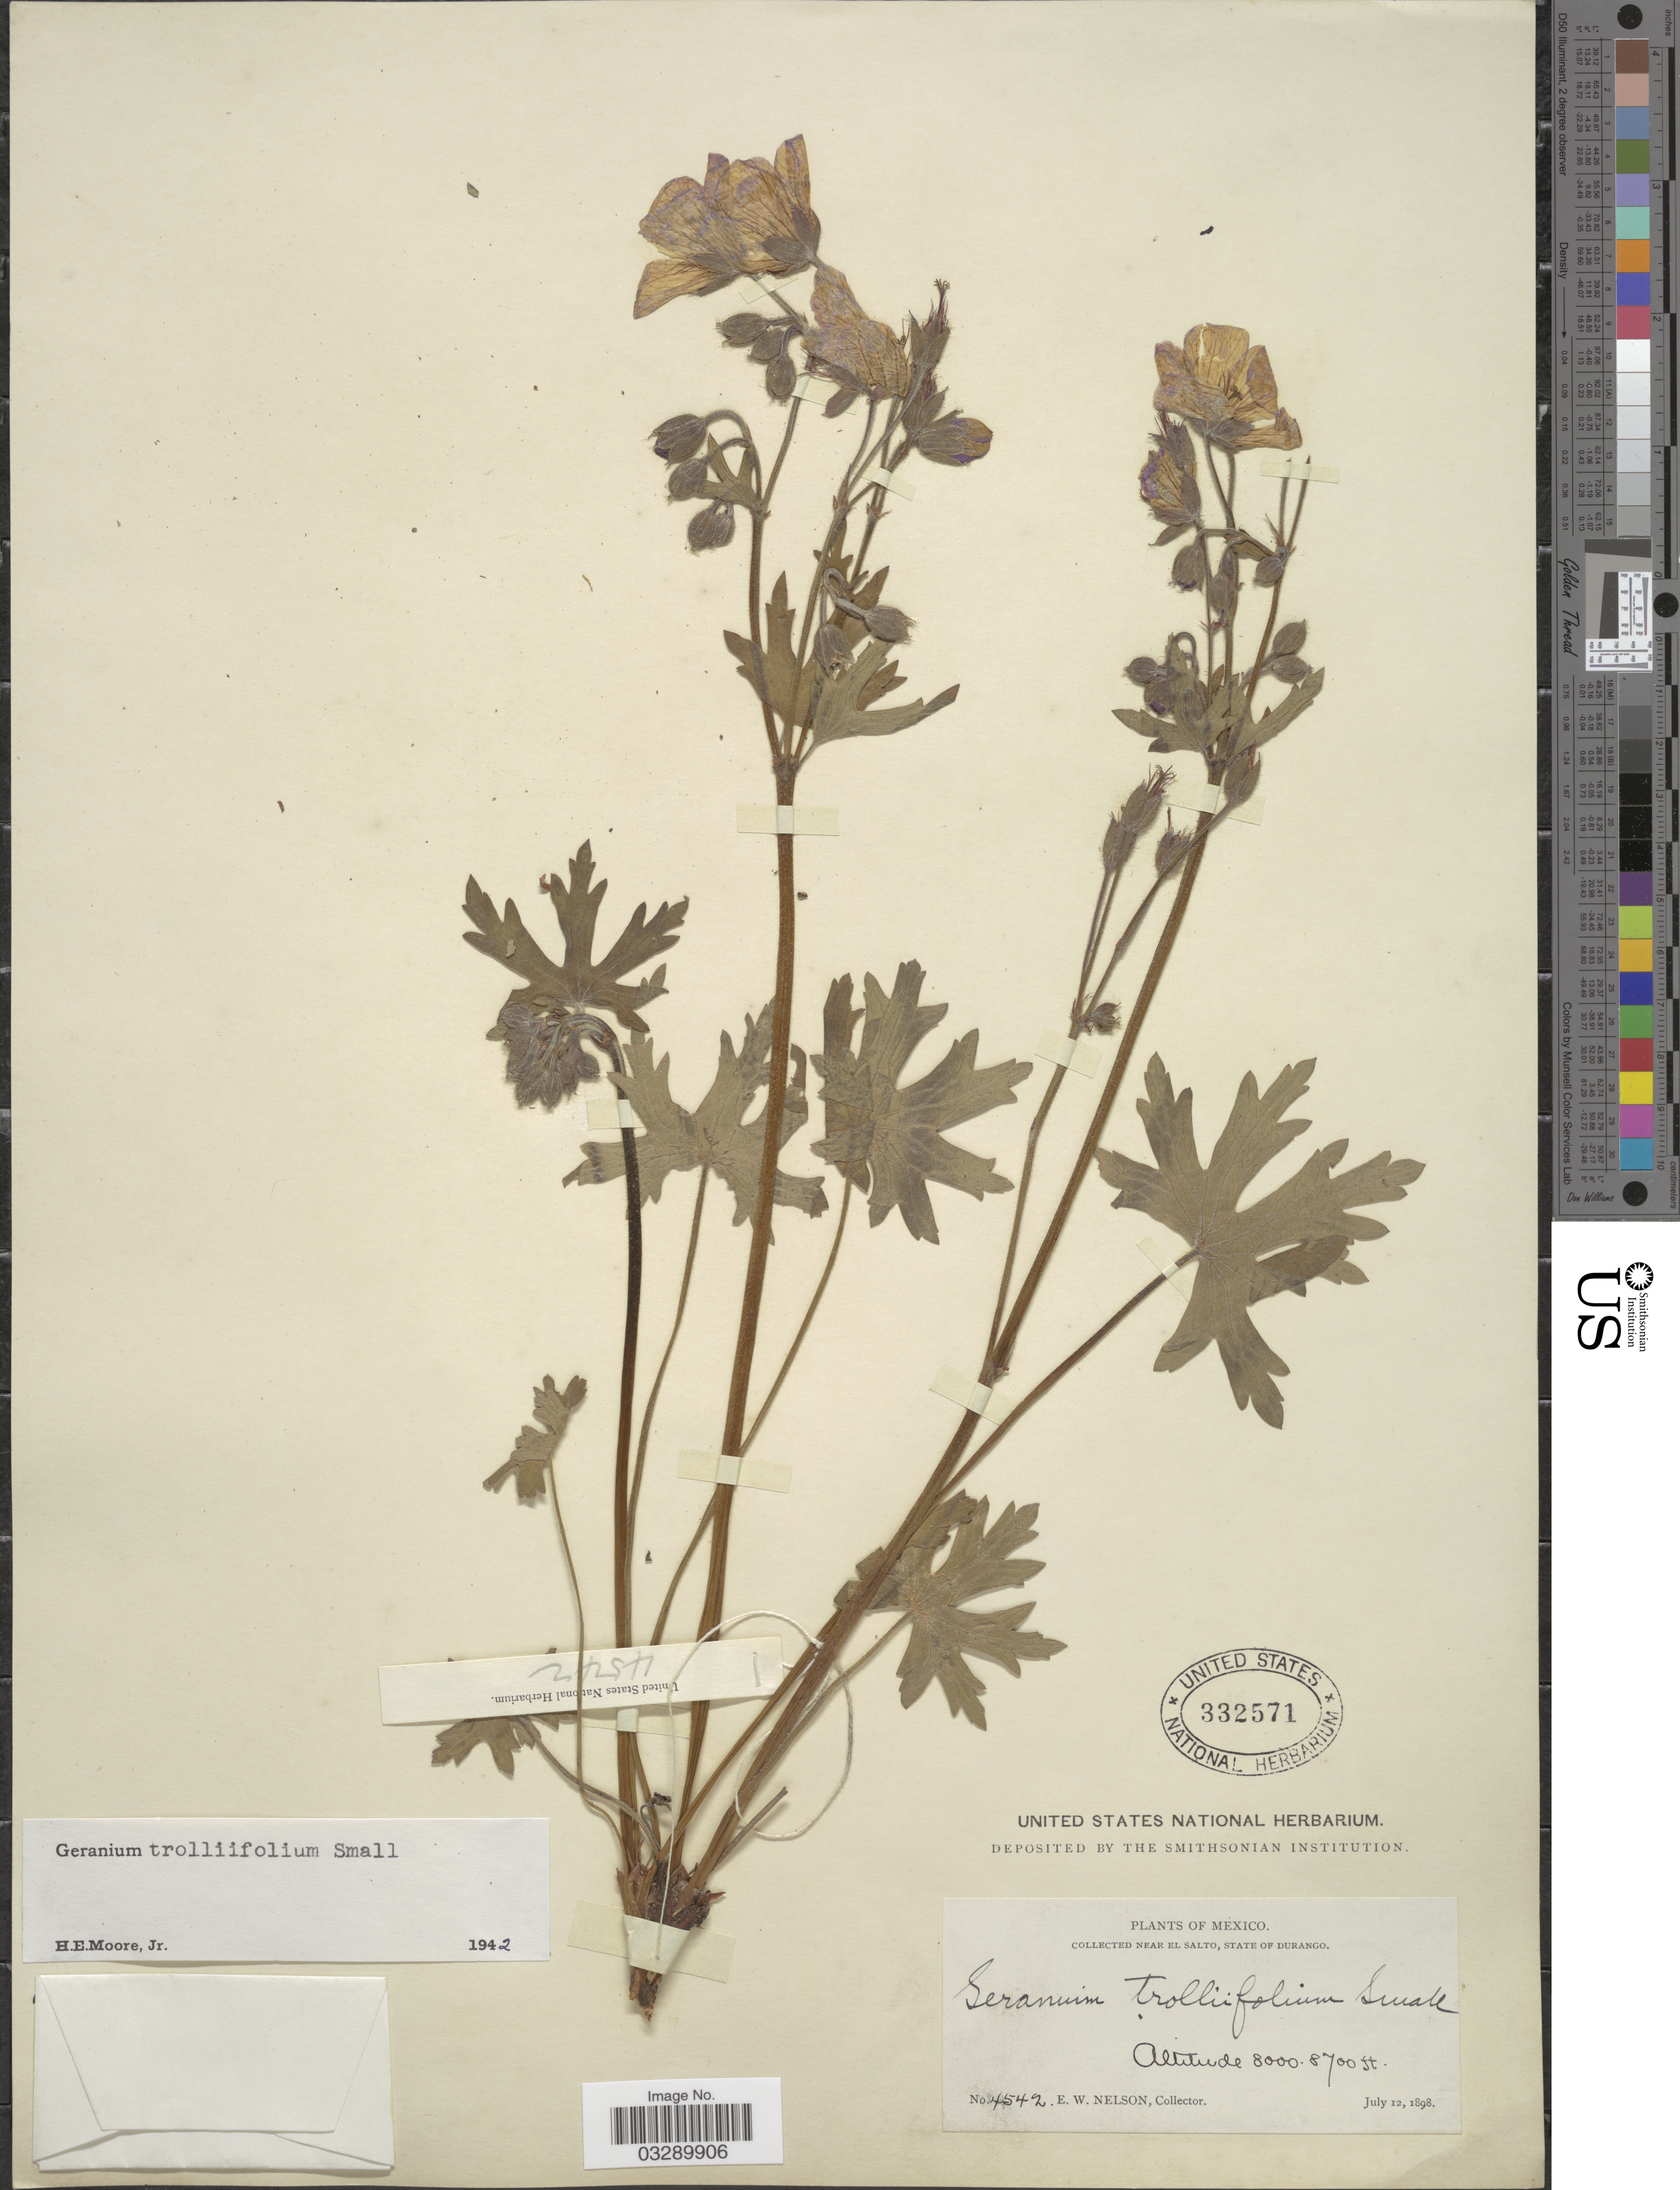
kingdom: Plantae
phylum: Tracheophyta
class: Magnoliopsida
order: Geraniales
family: Geraniaceae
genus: Geranium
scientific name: Geranium trolliifolium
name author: Small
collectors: E. W. Nelson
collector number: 4542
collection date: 1898-07-12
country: Mexico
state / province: Durango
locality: Near El Salto.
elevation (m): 2438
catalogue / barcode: US 332571